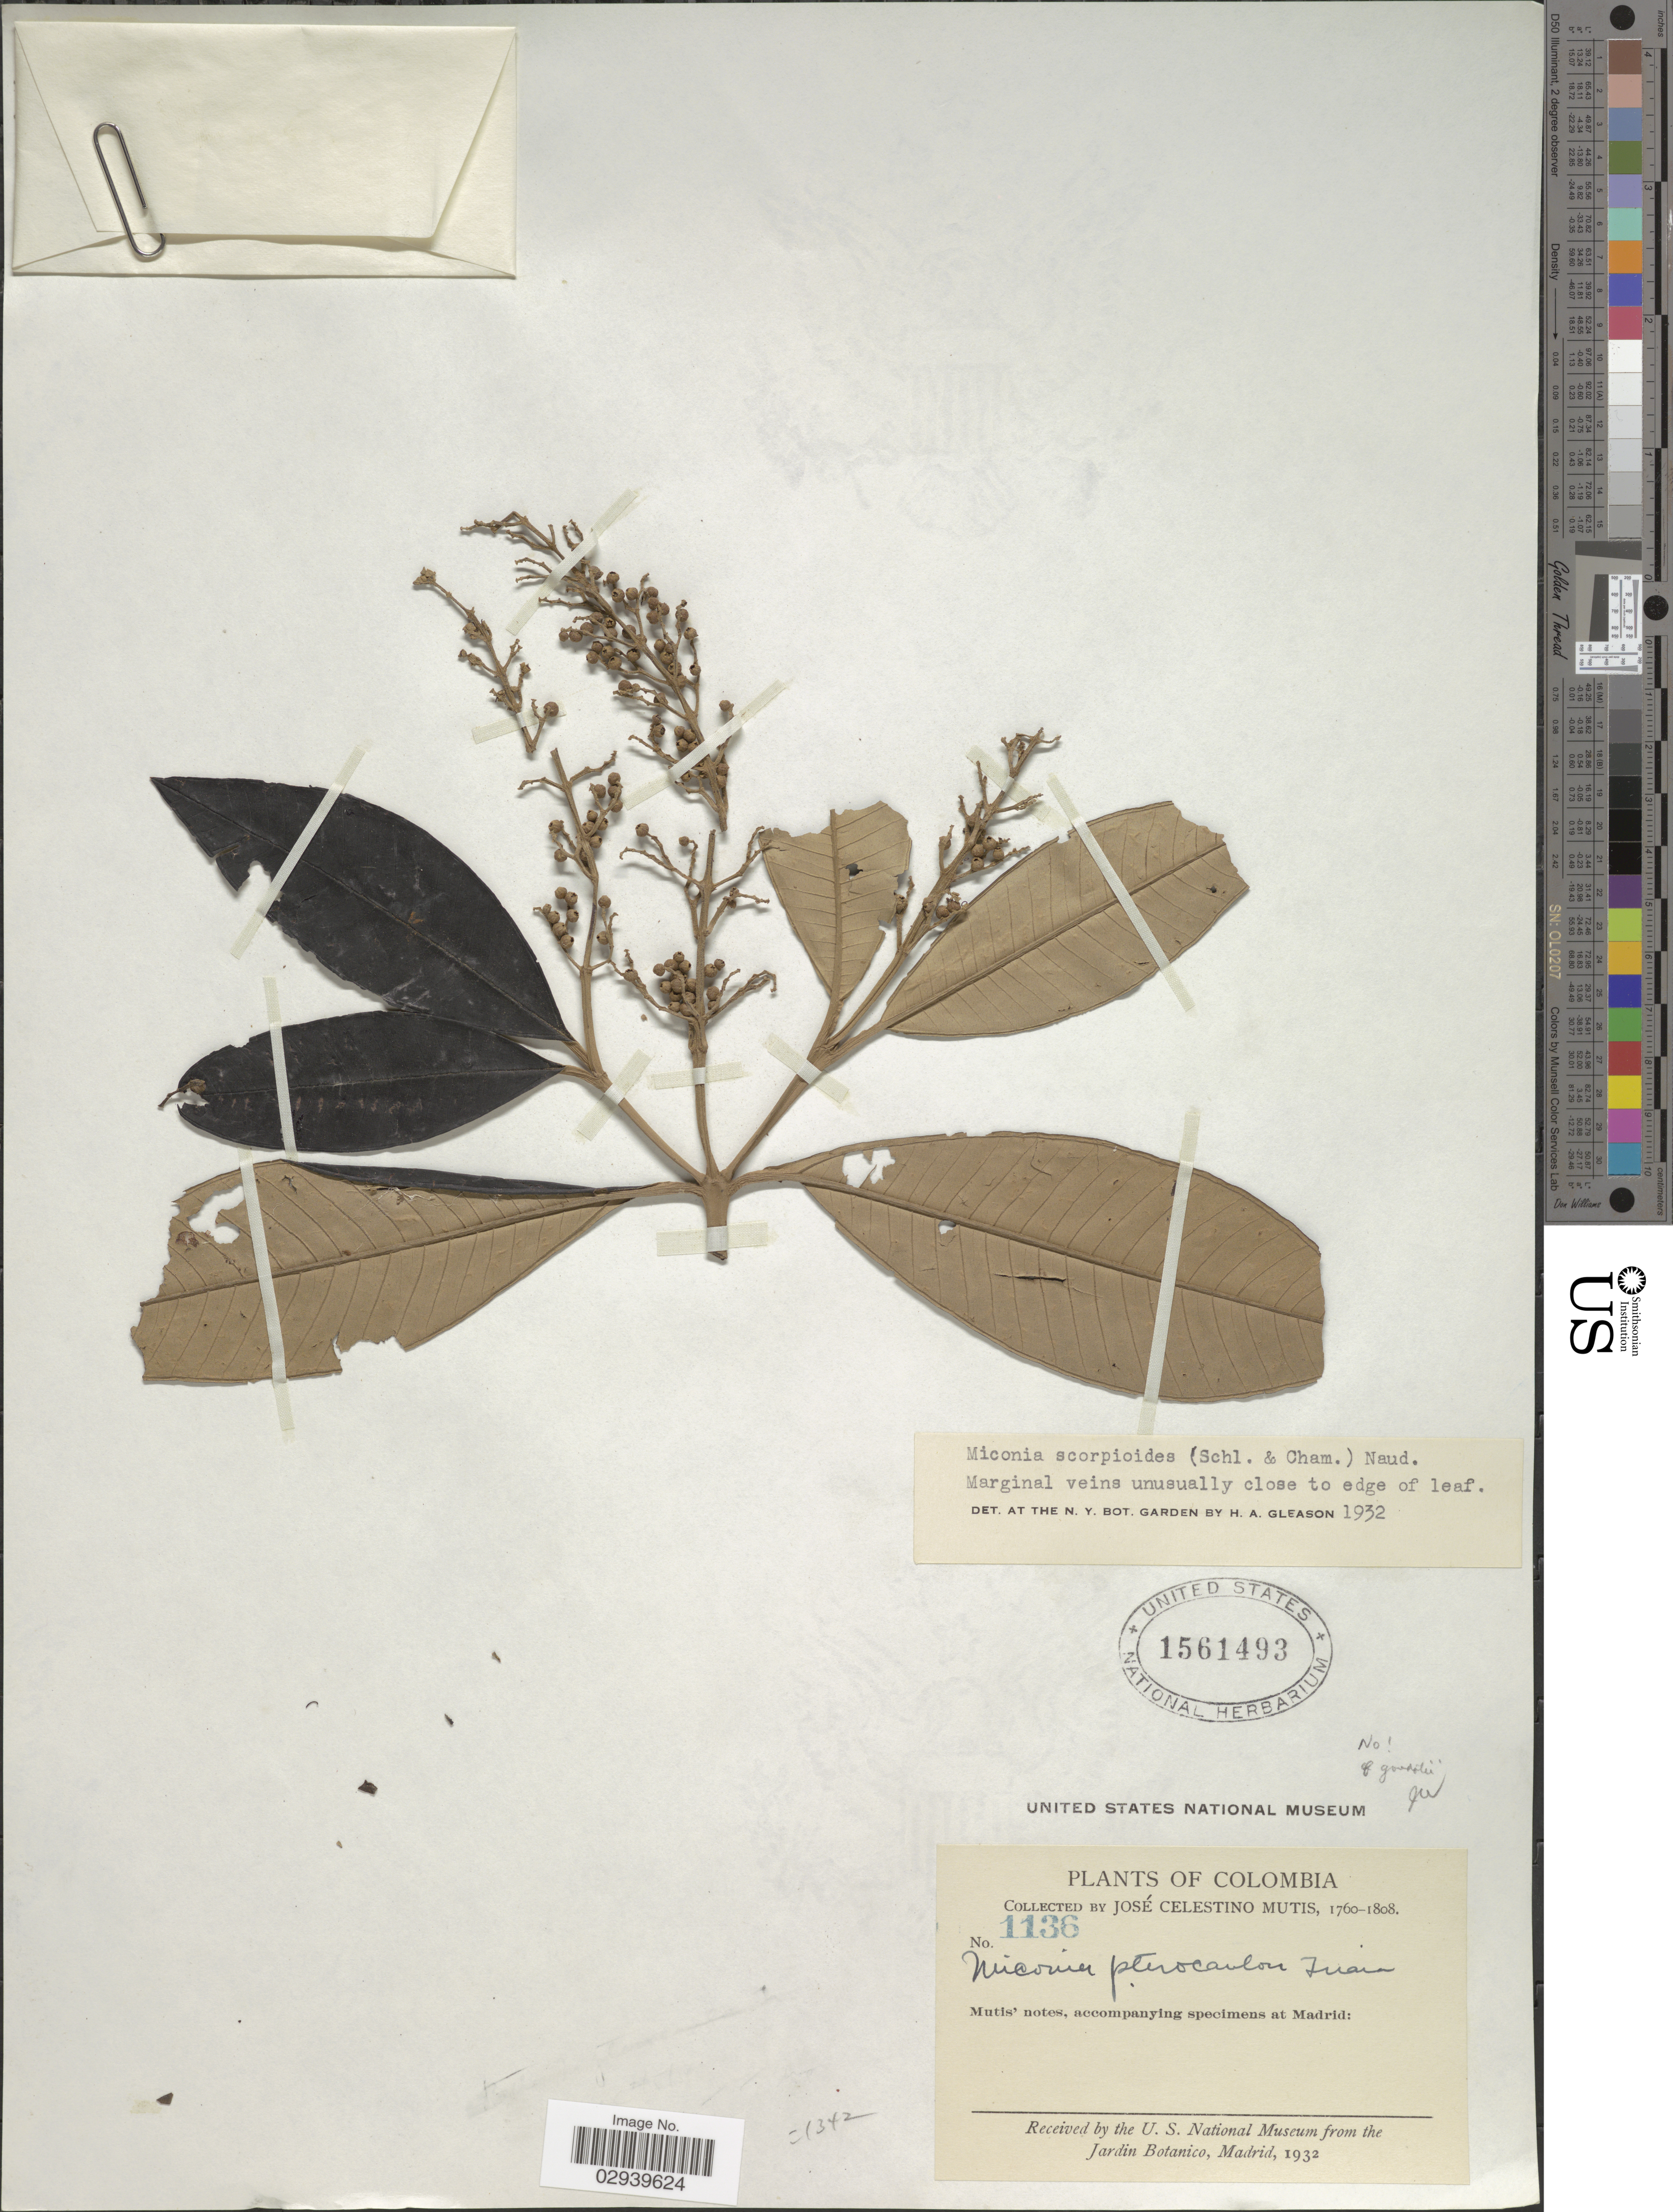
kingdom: Plantae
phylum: Tracheophyta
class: Magnoliopsida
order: Myrtales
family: Melastomataceae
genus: Miconia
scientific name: Miconia goudotii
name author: Naudin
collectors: J. C. B. Mutis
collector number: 1136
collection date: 1760/1808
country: Colombia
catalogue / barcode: US 1561493